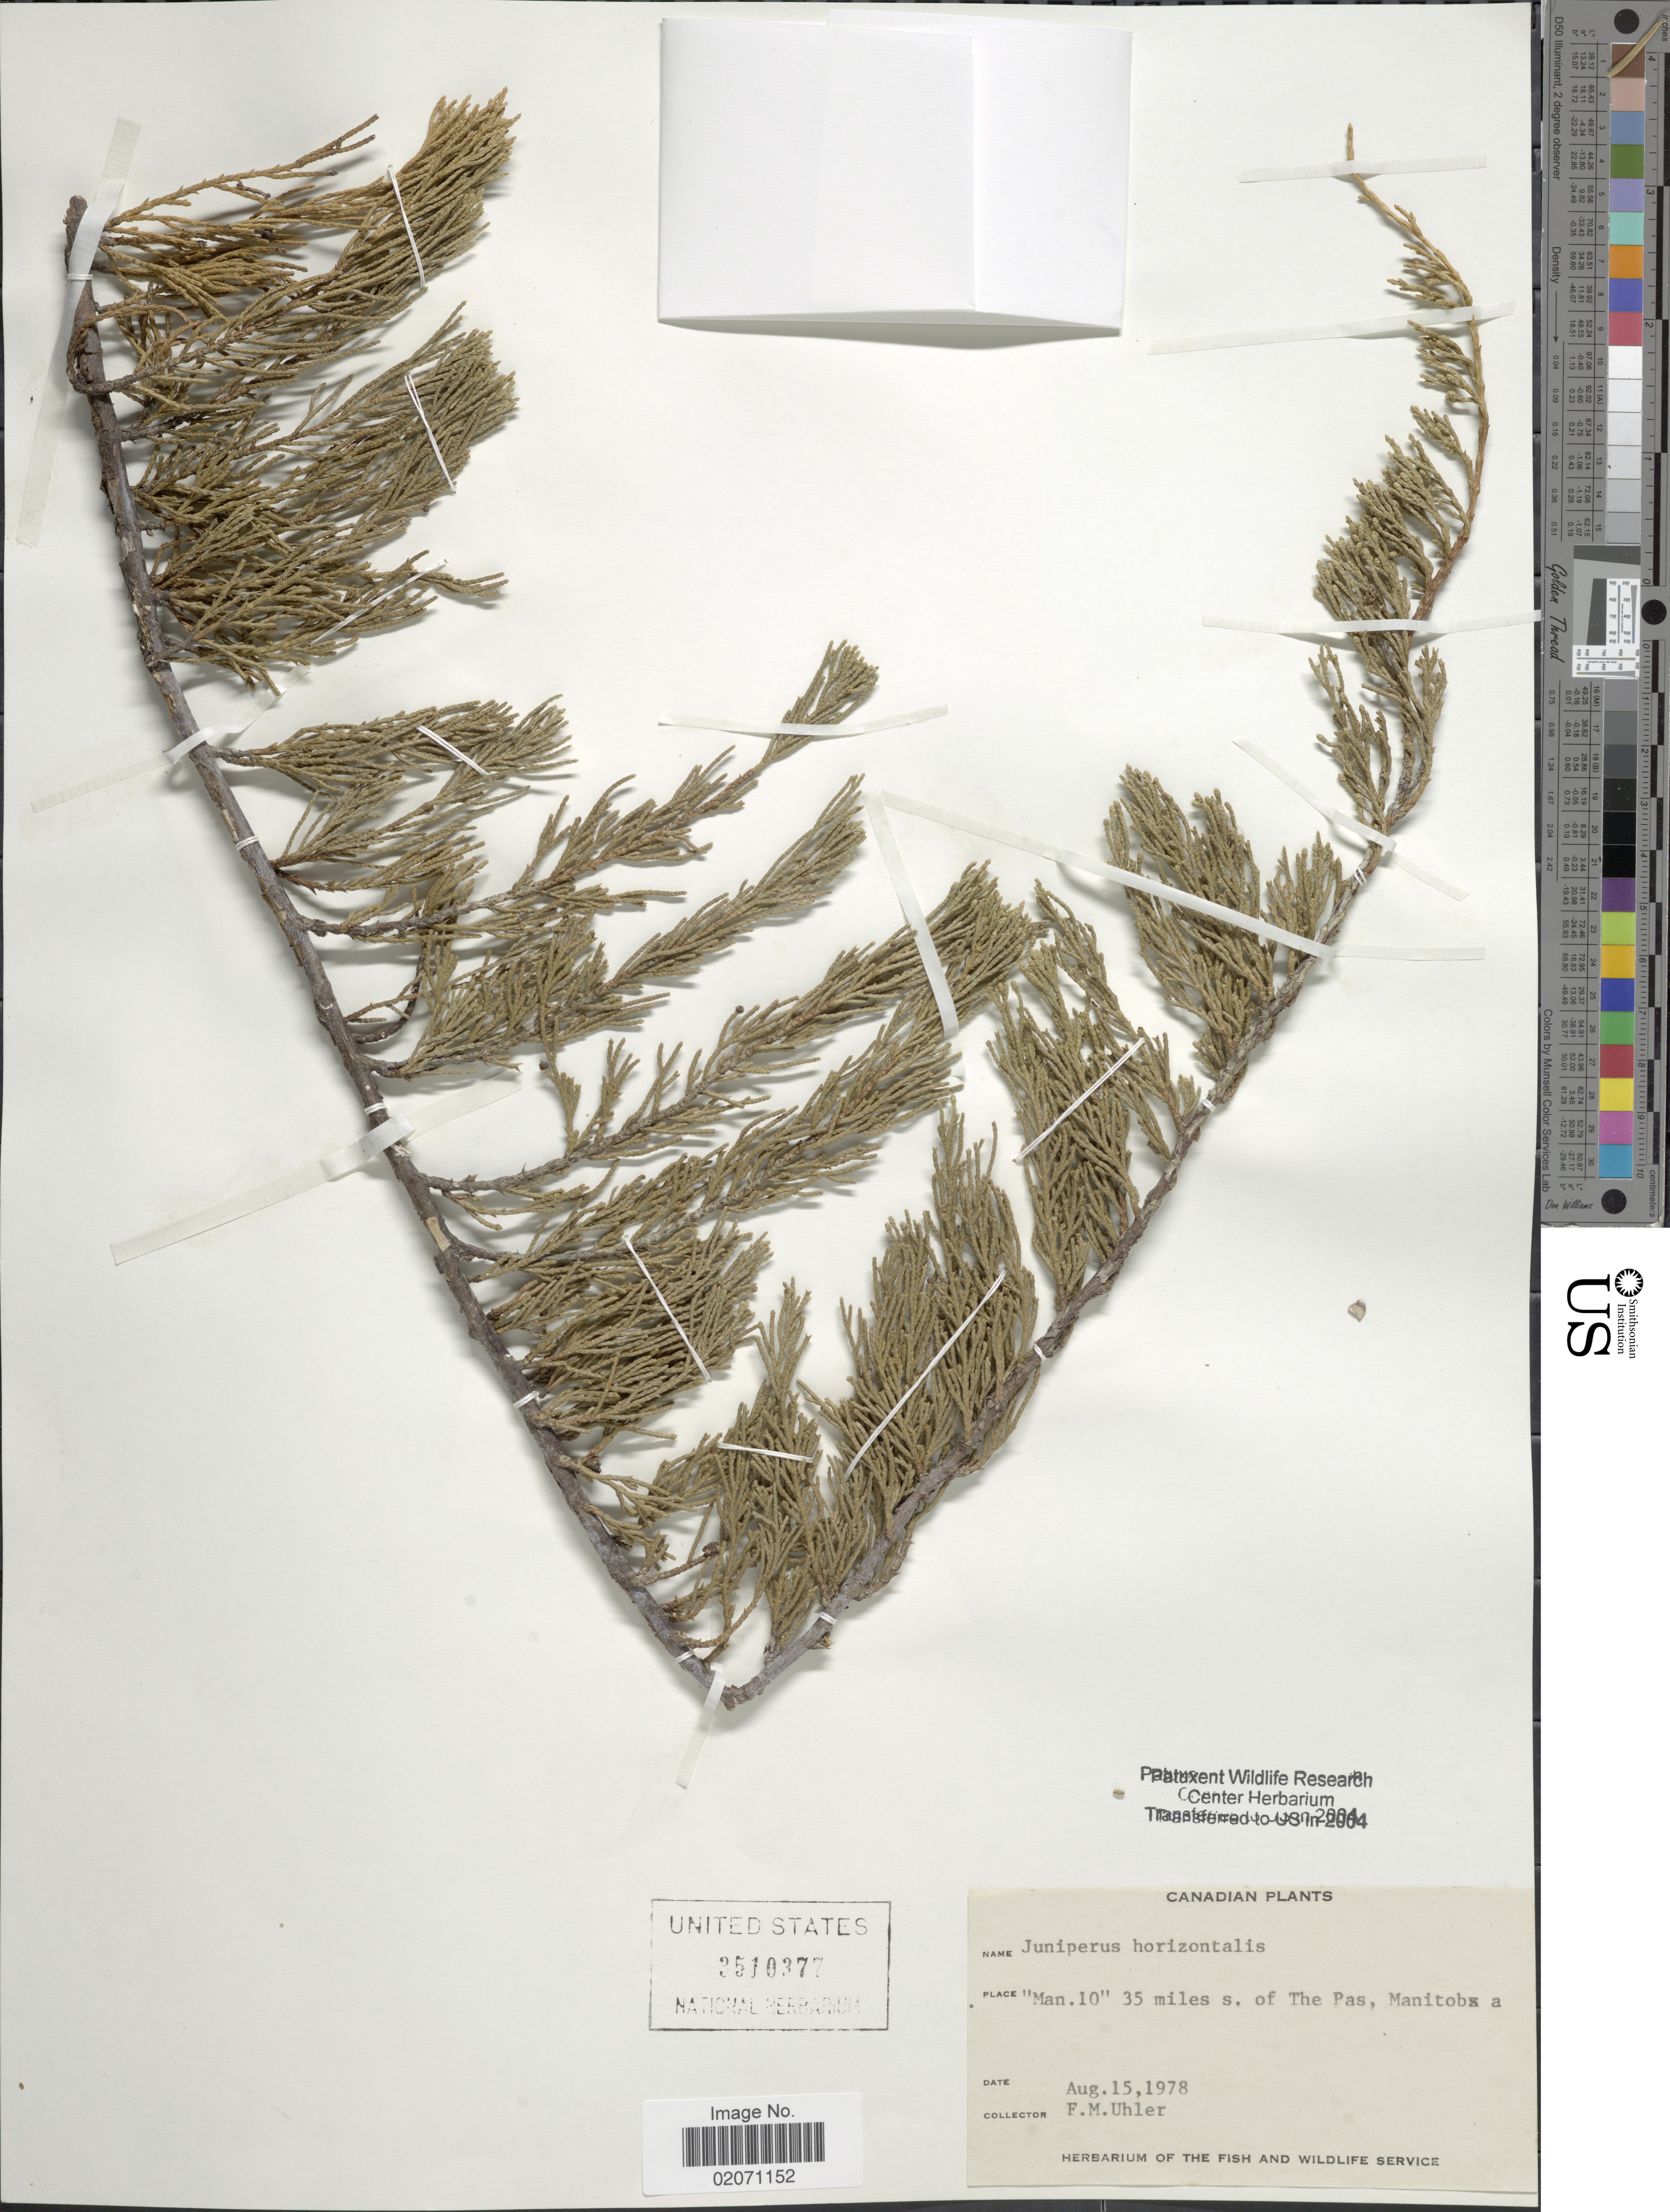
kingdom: Plantae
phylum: Tracheophyta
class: Pinopsida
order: Pinales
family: Cupressaceae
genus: Juniperus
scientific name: Juniperus horizontalis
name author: Moench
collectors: F. M. Uhler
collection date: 1978-08-15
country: Canada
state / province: Manitoba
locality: Man.10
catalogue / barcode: US 3510377